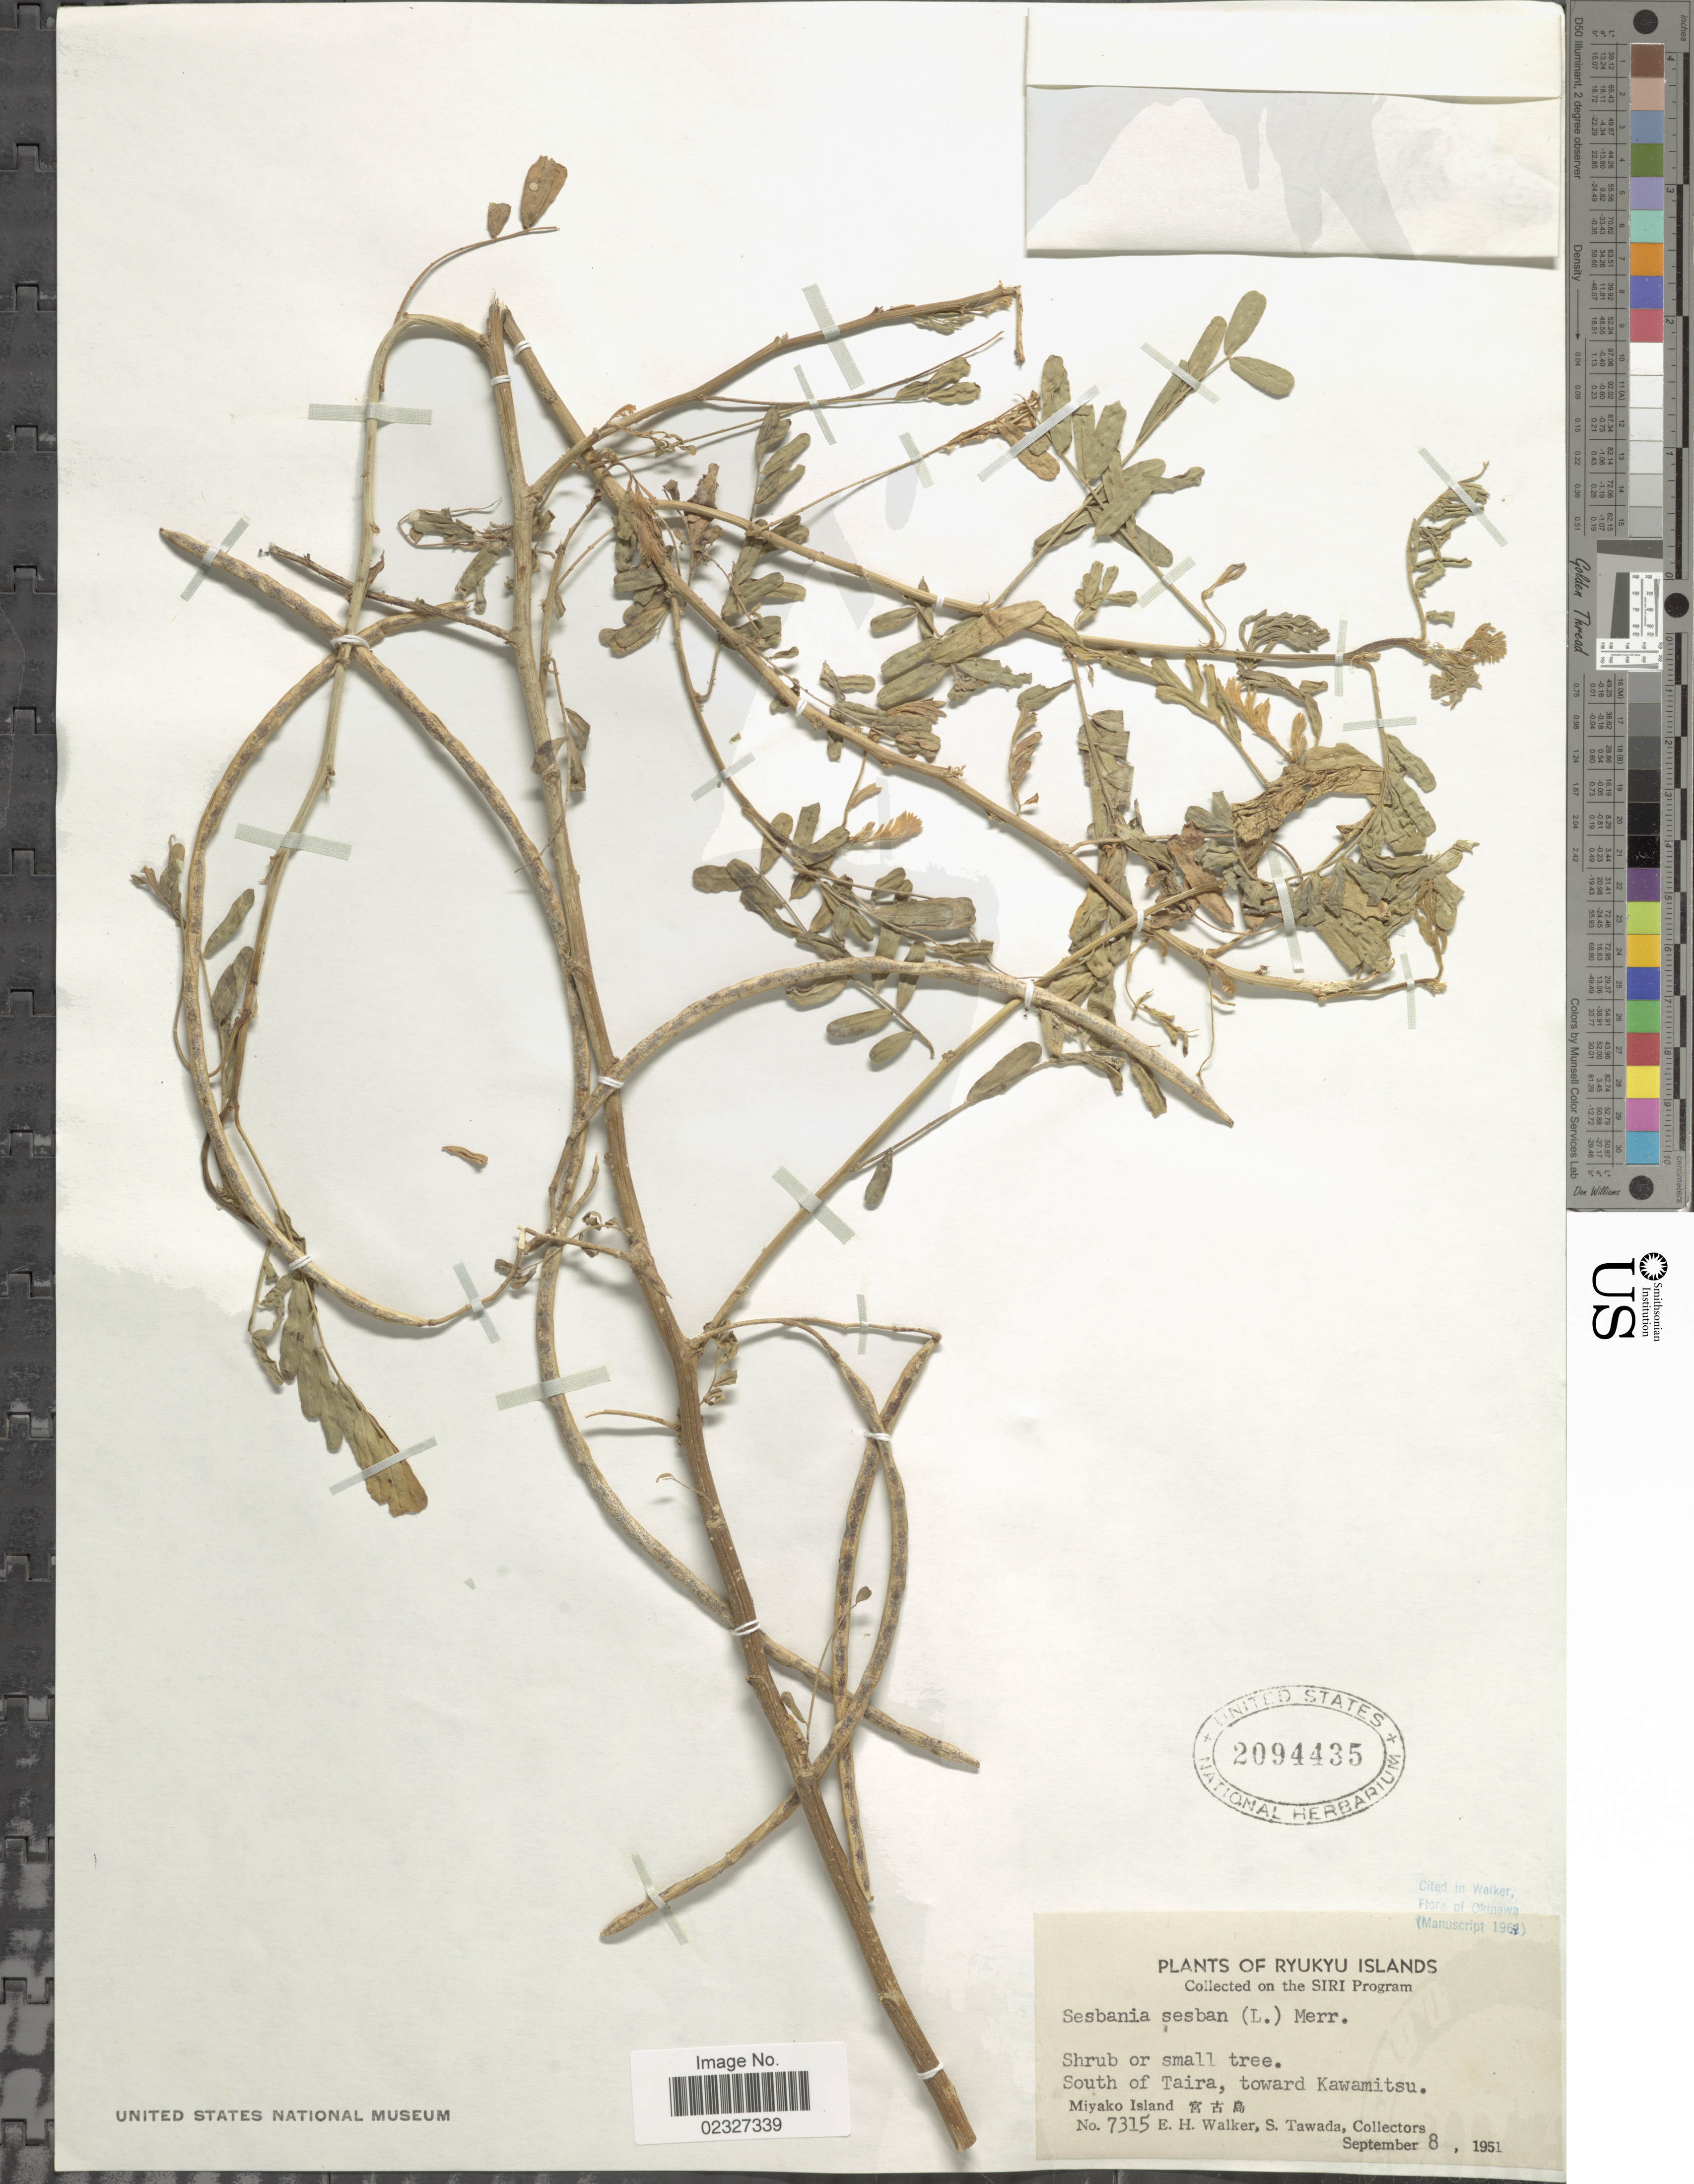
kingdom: Plantae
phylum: Tracheophyta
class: Magnoliopsida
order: Fabales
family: Fabaceae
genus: Sesbania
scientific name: Sesbania sesban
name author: (L.) Merr.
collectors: E. H. Walker & S. Tawada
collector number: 7315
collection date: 1951-09-08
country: Japan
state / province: Okinawa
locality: Ryukyu Islands, south of Taira, toward Kawamitsu, Miyako Island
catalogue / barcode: US 2094435